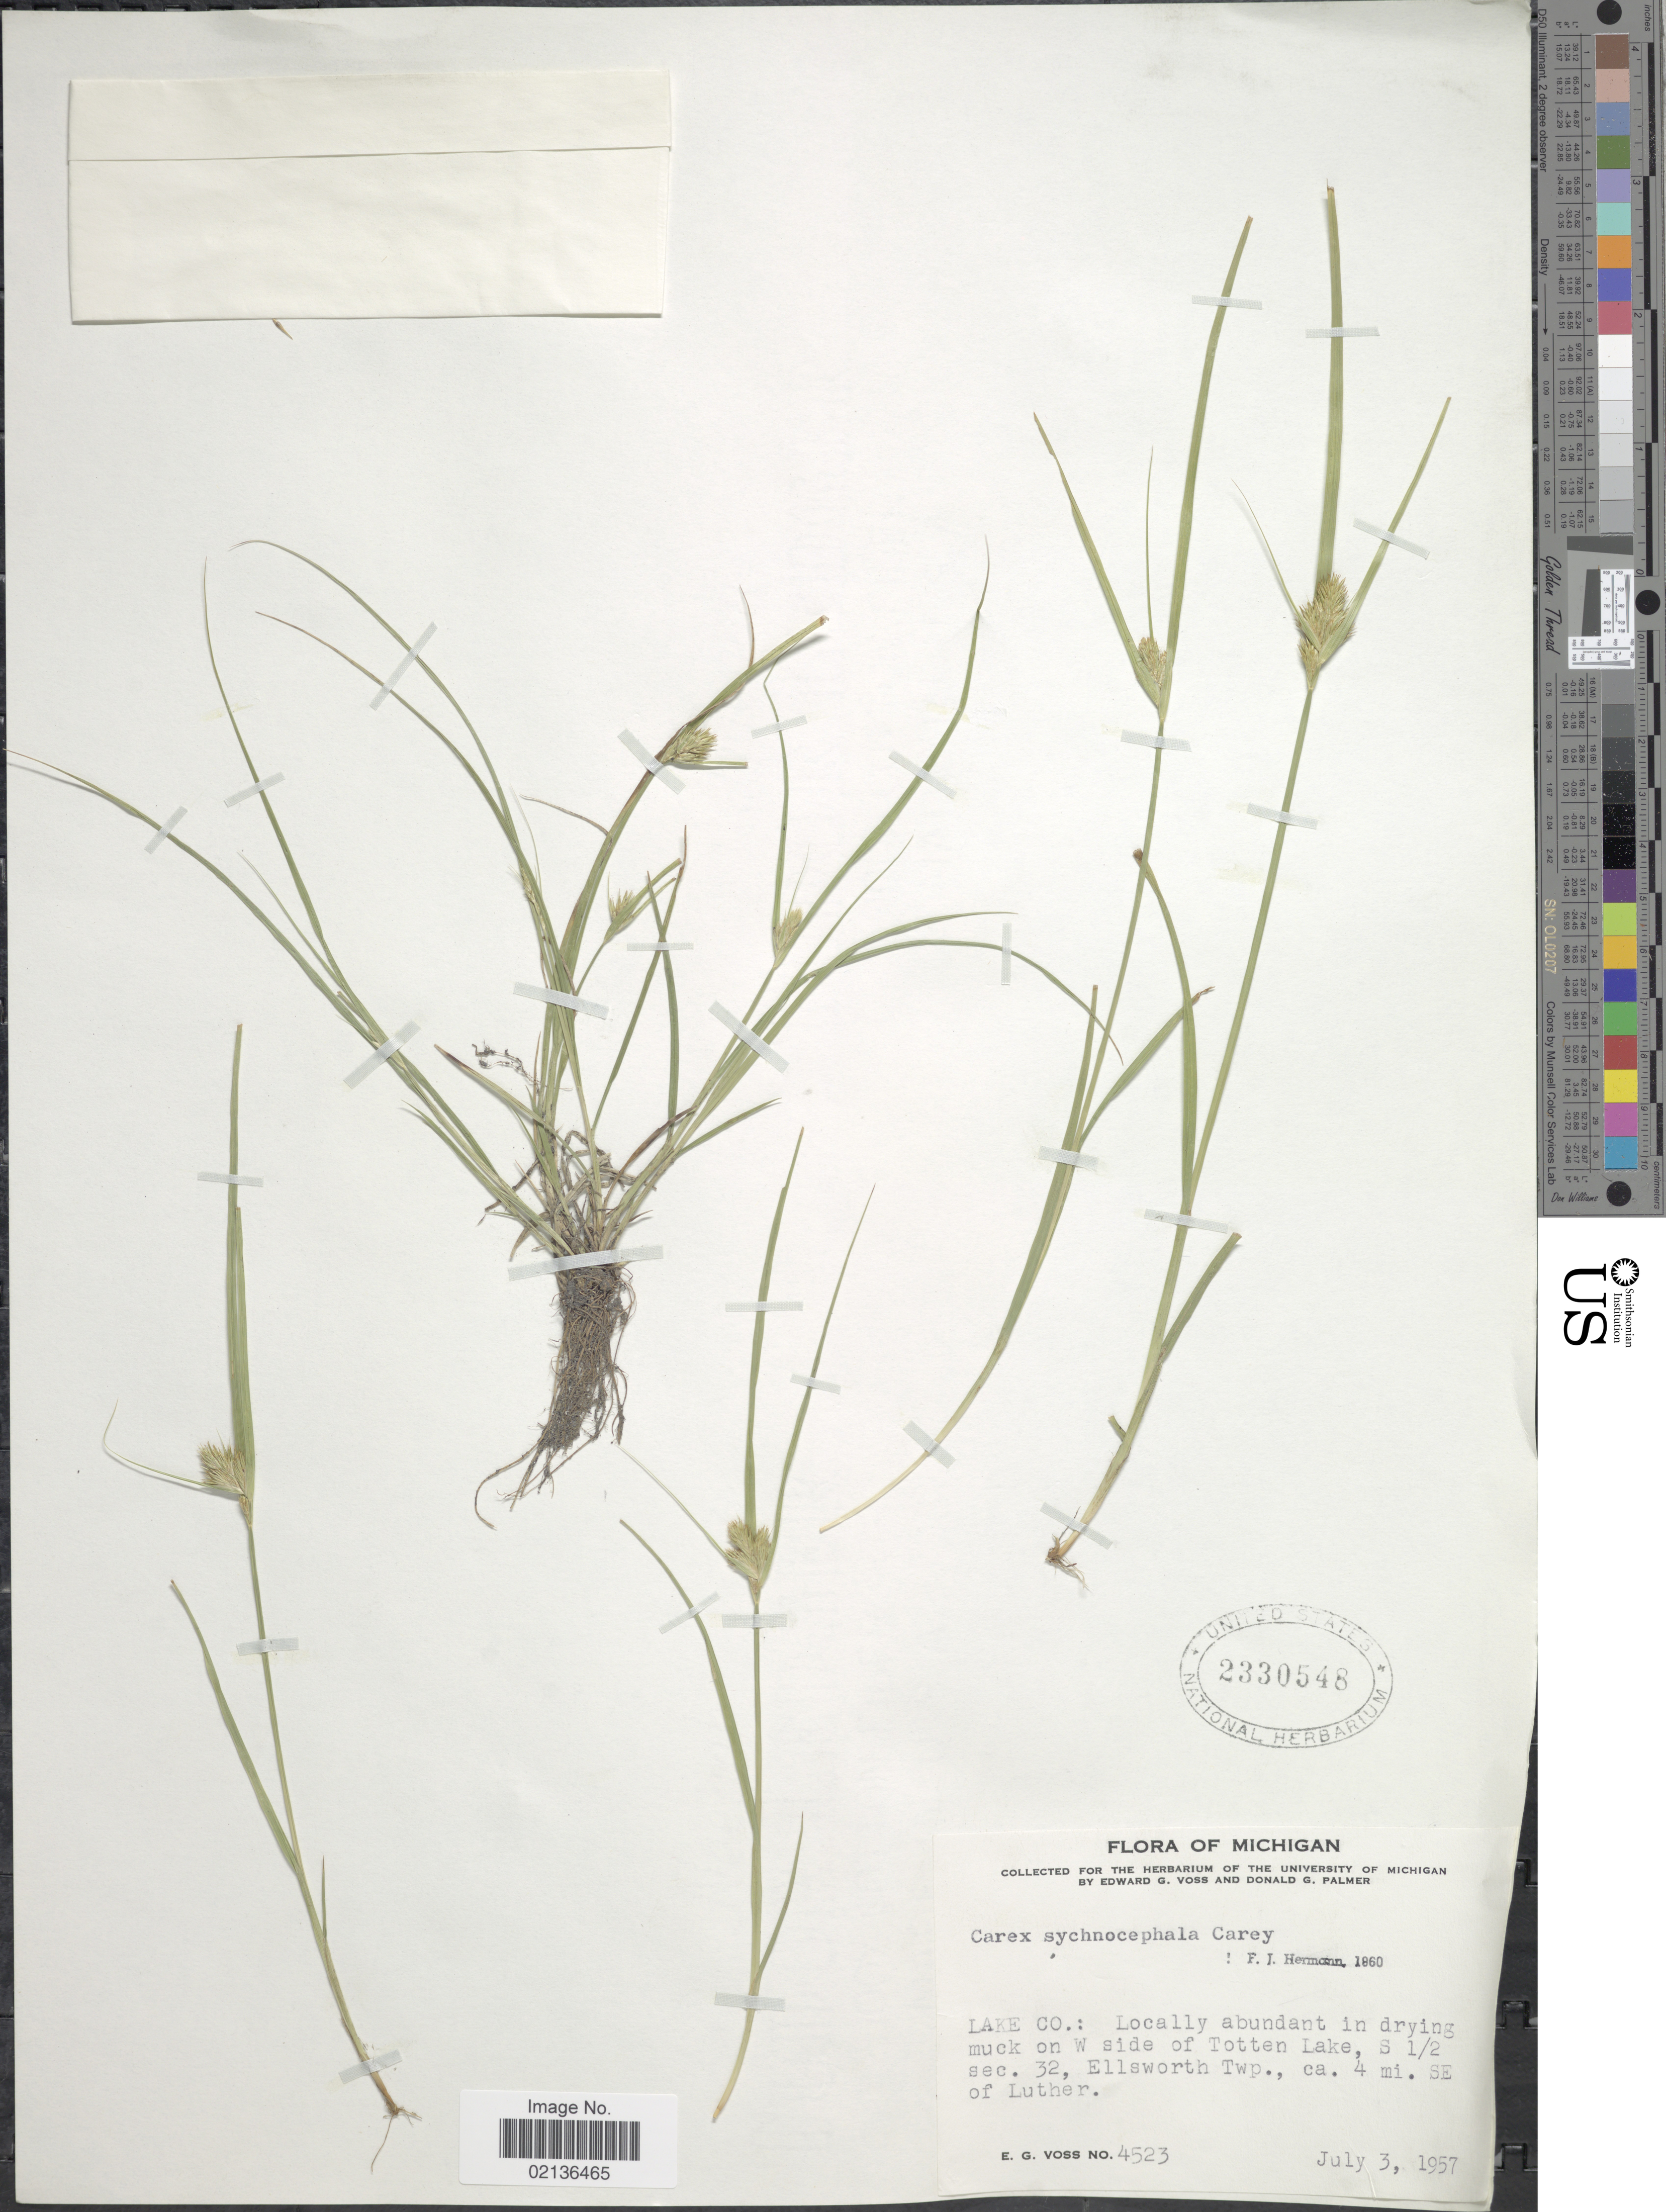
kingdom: Plantae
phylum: Tracheophyta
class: Liliopsida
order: Poales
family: Cyperaceae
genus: Carex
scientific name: Carex sychnocephala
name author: J. Carey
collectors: E. G. Voss & D. Palmer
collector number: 4523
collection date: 1957-07-03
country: United States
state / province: Michigan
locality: Lake Co.: in drying muck on W side of Totten Lake, S½ sec. 32, Ellsworth Twp., 4 mi. SE of Luther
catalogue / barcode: US 2330548